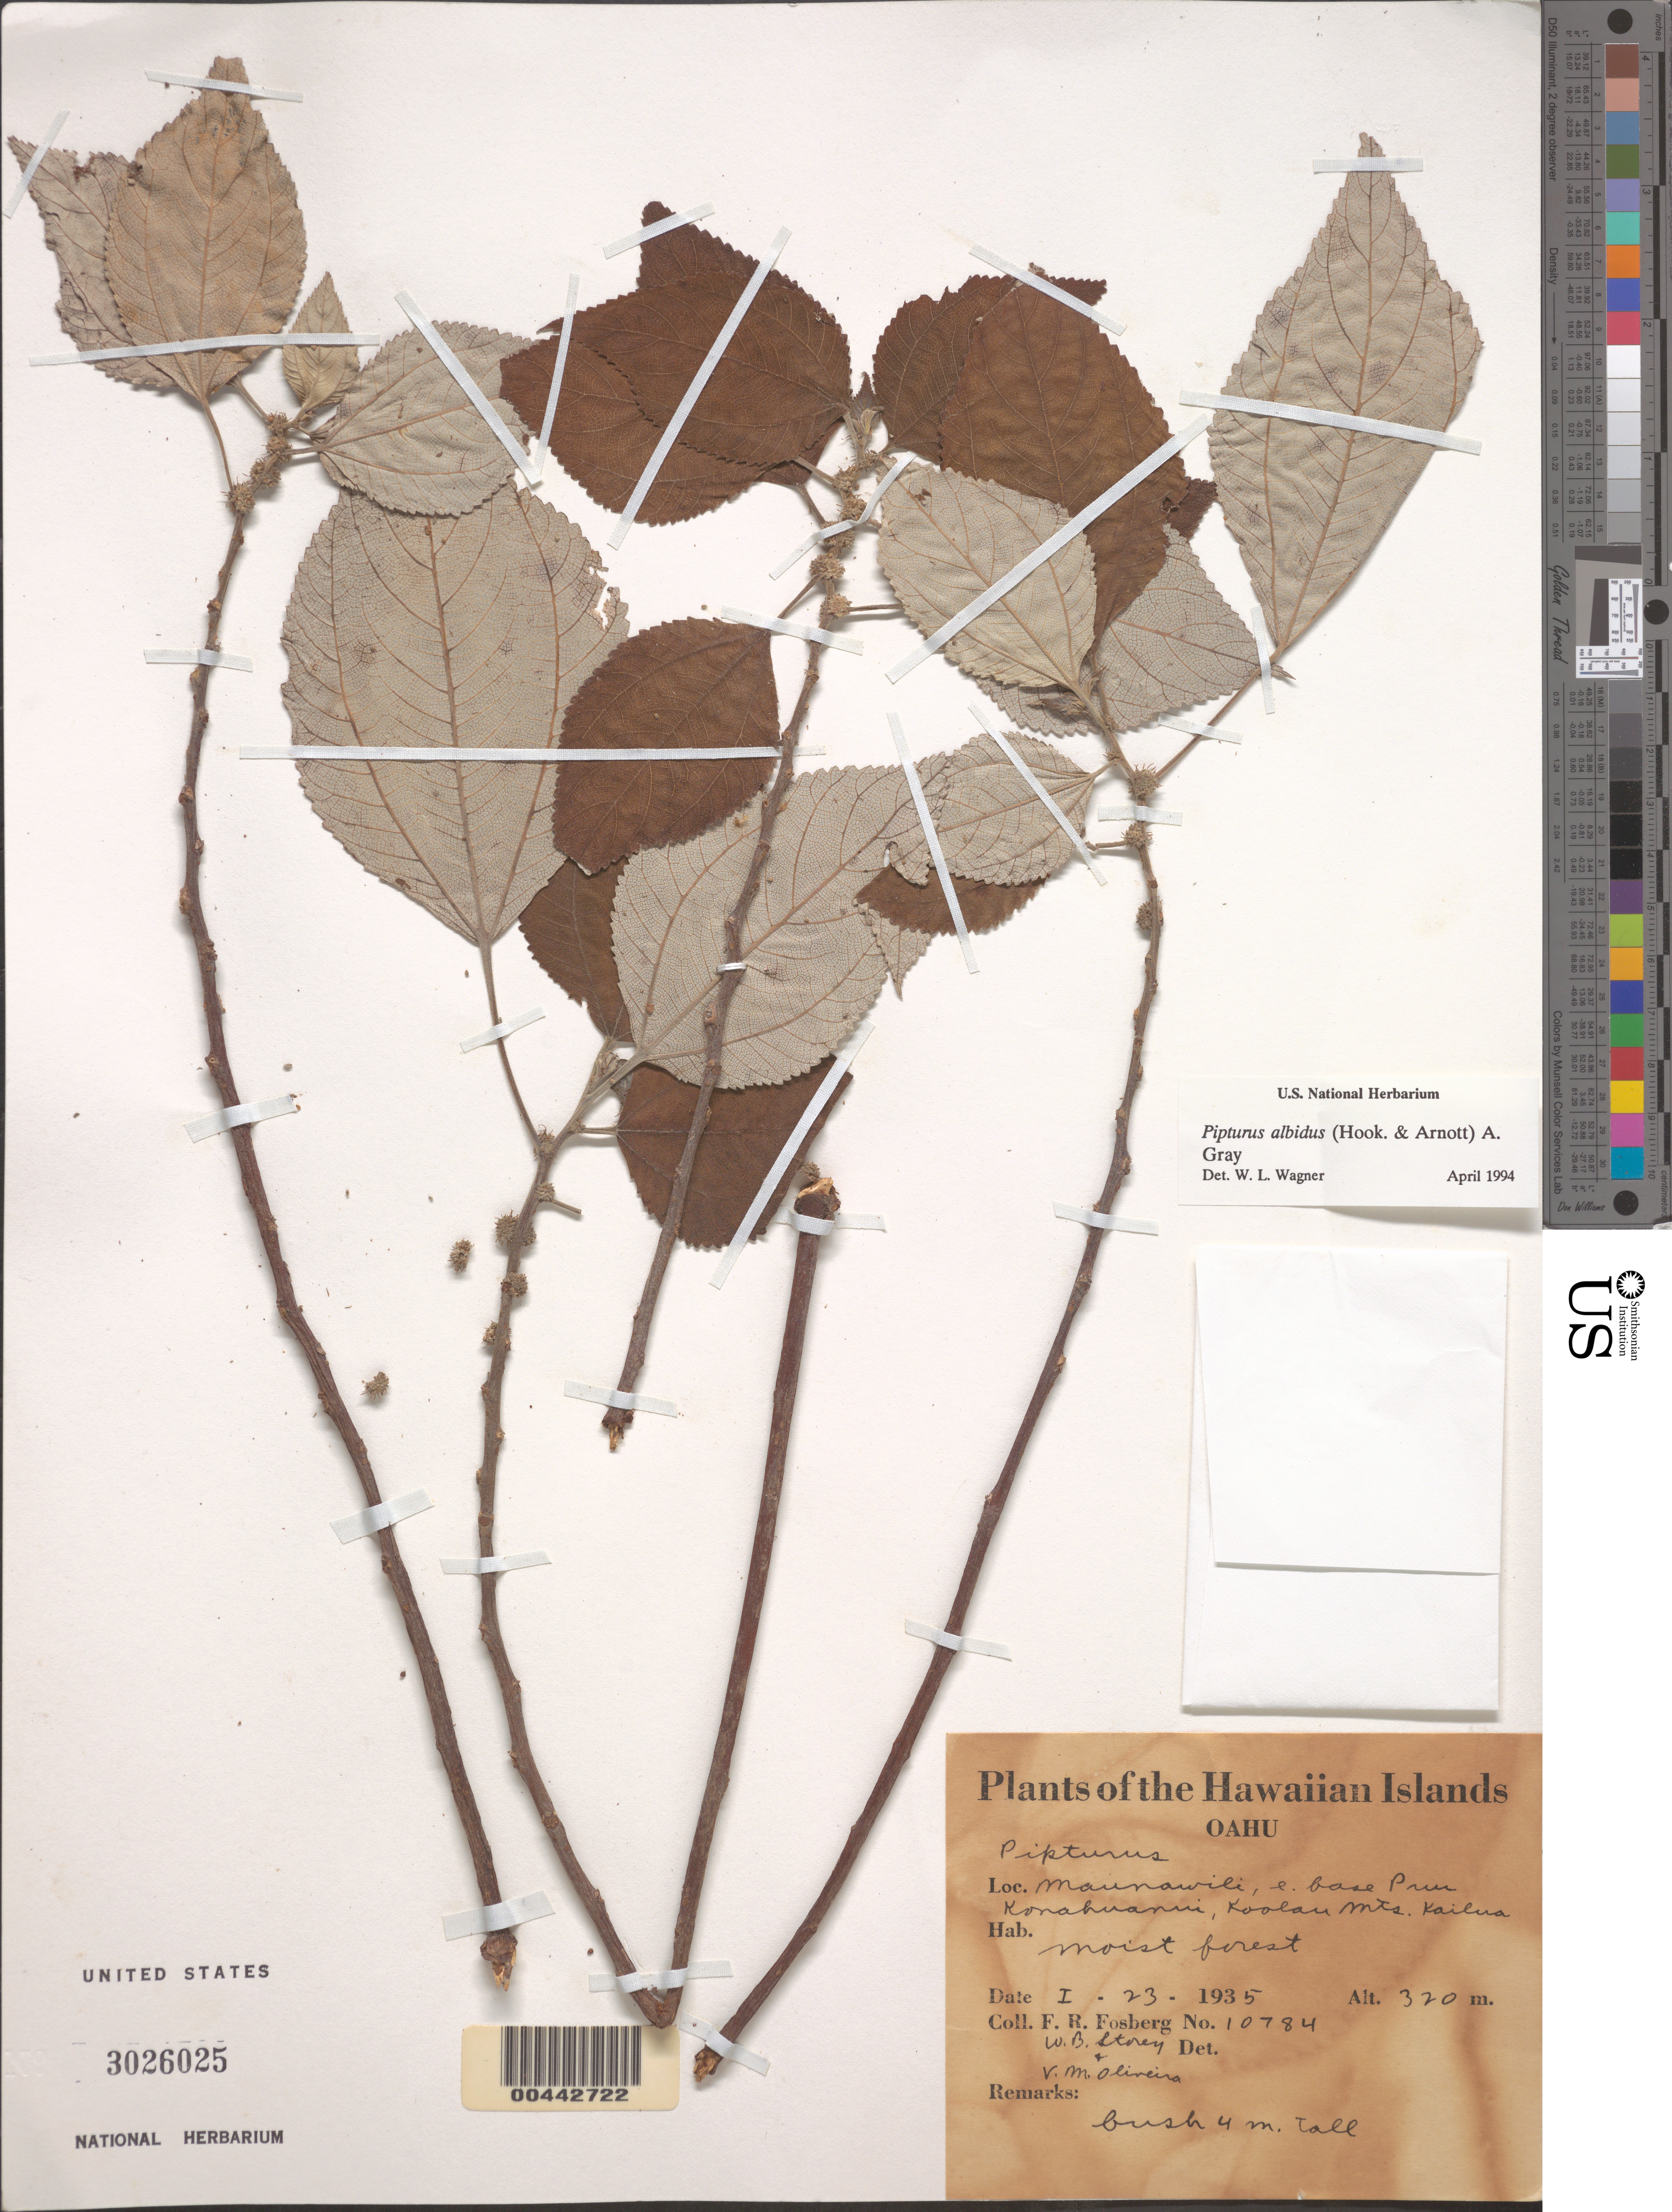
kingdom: Plantae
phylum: Tracheophyta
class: Magnoliopsida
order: Rosales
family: Urticaceae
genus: Pipturus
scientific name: Pipturus albidus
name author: (Hook. & Arn.) A. Gray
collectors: F. R. Fosberg, W. Storey & V. Oliveira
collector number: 10784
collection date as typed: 23 Jan 1935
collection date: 1935-01-23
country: United States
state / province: Hawaii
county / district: Honolulu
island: Oahu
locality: Maunawili, east base Puu Konahuanui, Koolau Mts., Kailua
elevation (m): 320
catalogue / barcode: US 3026025